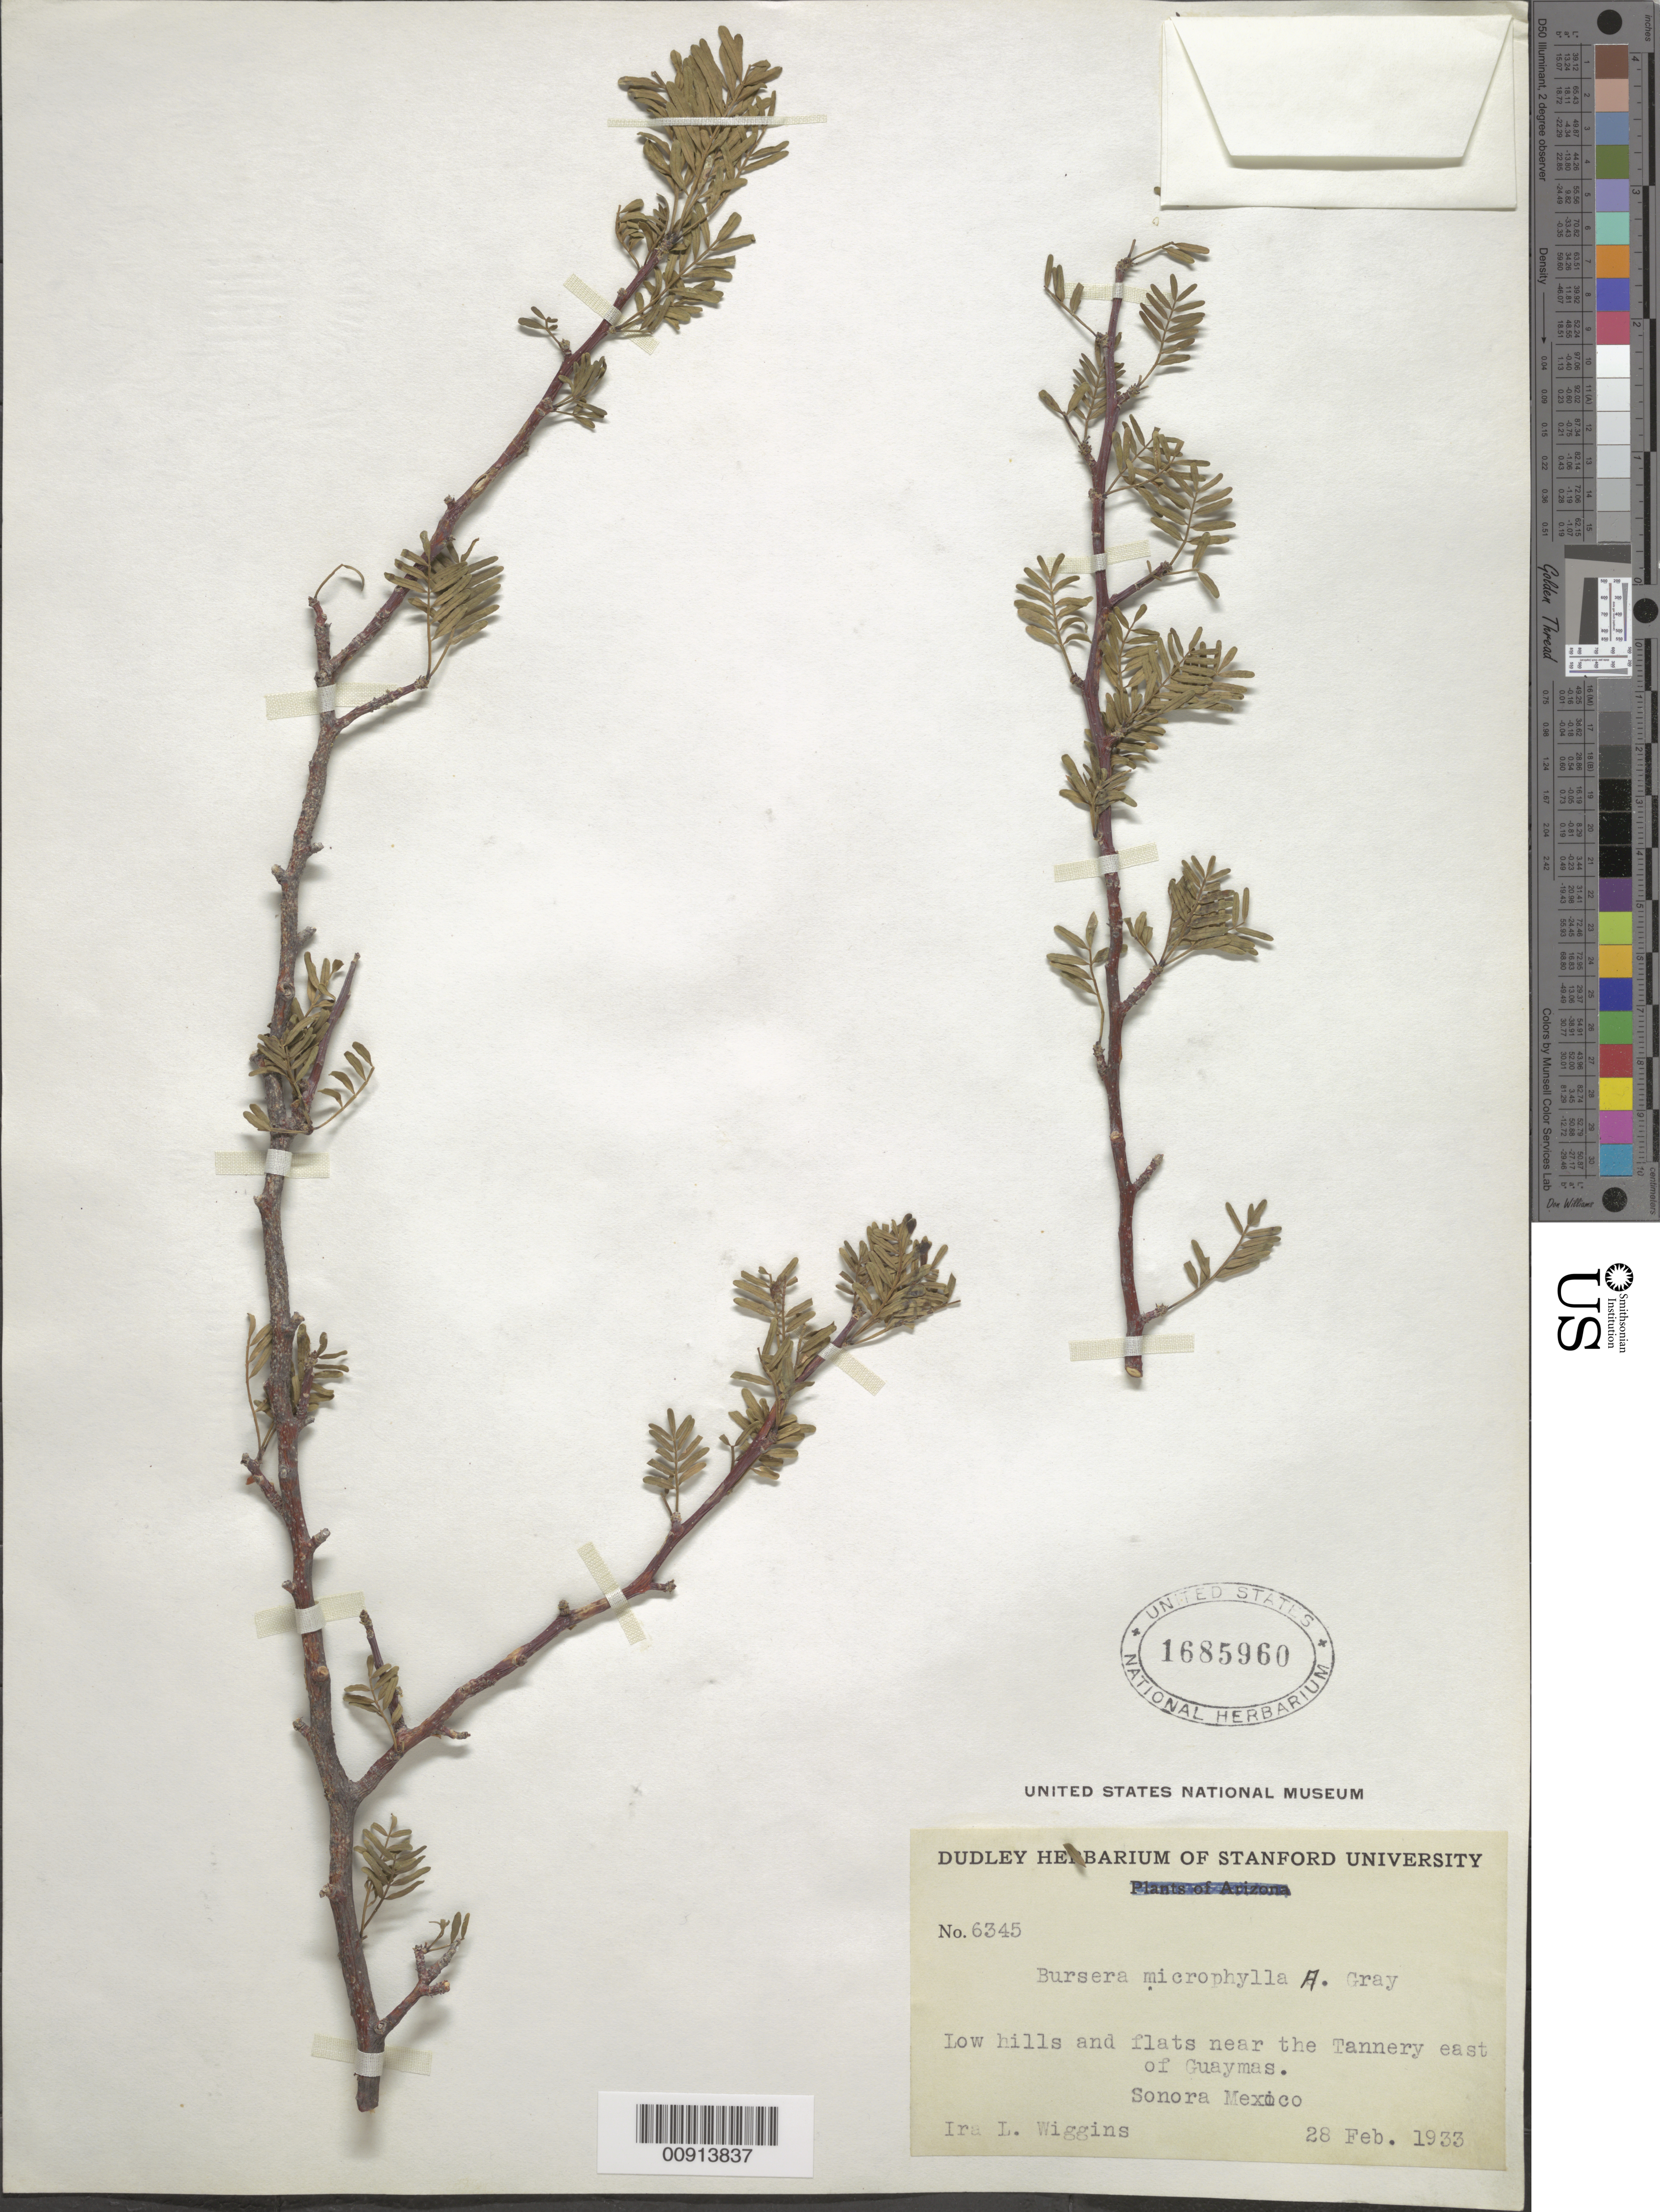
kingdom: Plantae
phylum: Tracheophyta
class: Magnoliopsida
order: Sapindales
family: Burseraceae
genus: Bursera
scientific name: Bursera microphylla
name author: A. Gray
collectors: I. L. Wiggins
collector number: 6345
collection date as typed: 28 Feb 1933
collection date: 1933-02-28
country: Mexico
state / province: Sonora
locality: Low hills and flats near the Tannery east of Guaymas, Sonora.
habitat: Low hills and flats.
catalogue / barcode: US 1685960